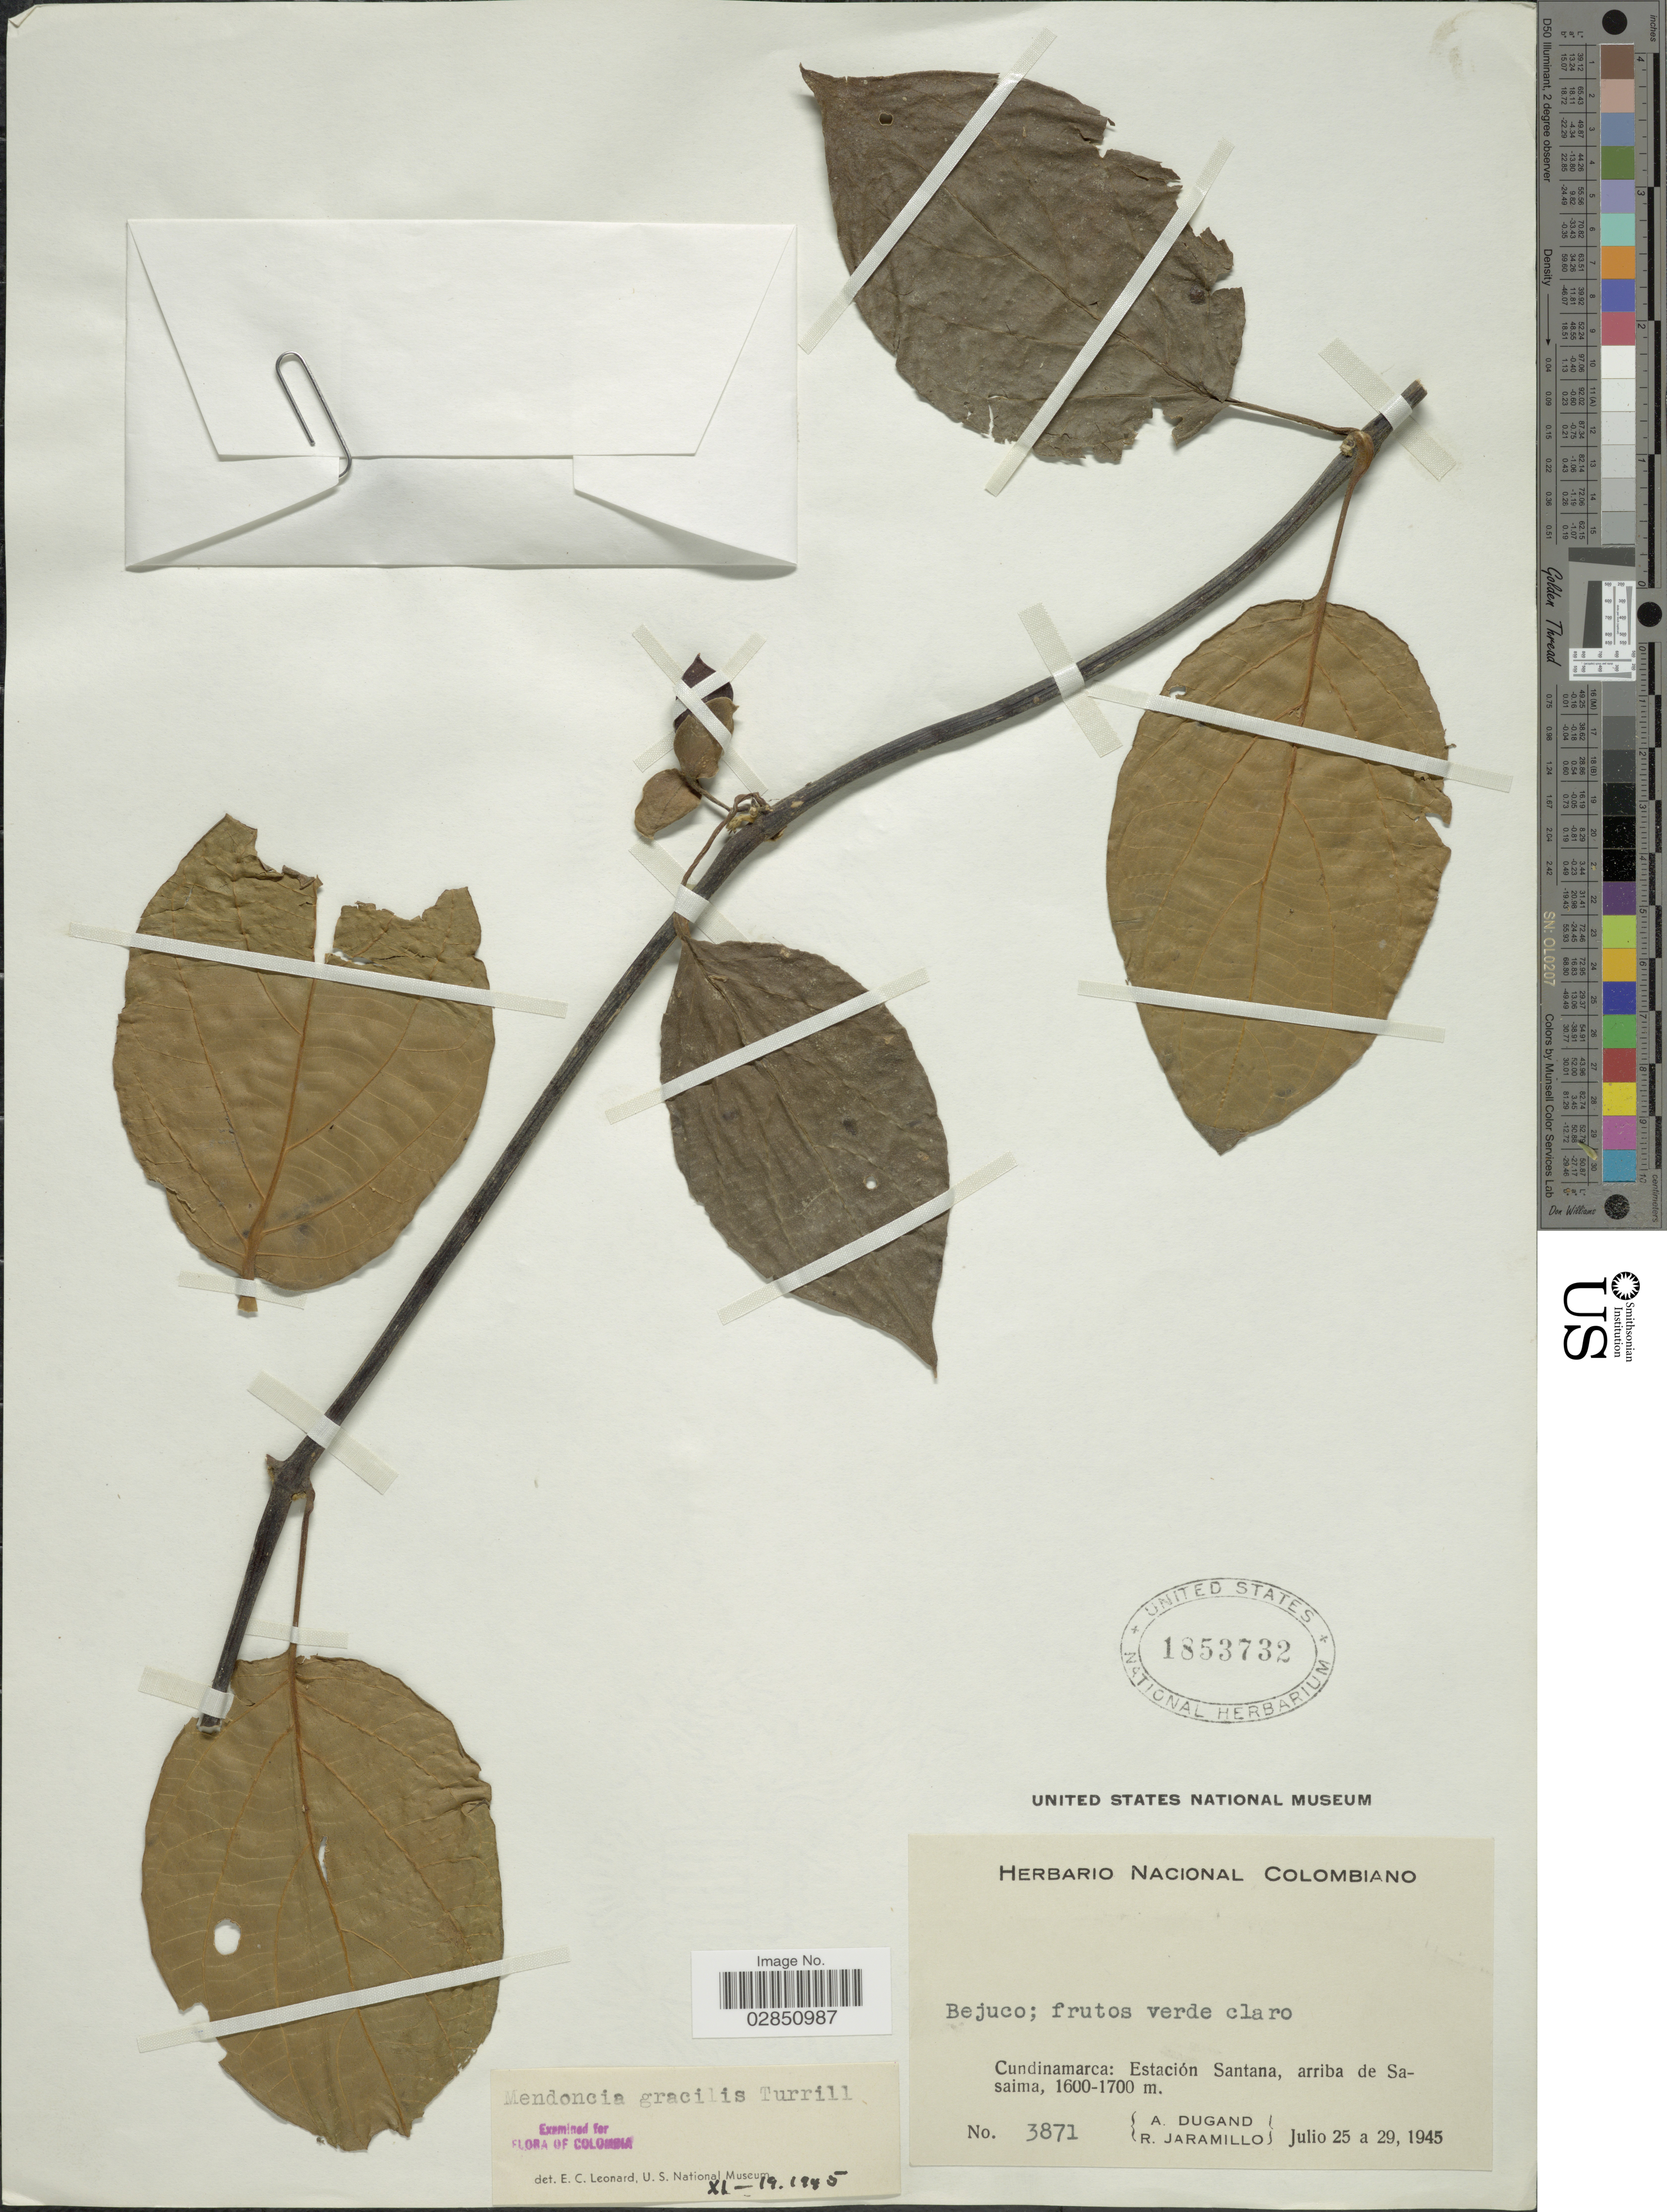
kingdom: Plantae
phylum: Tracheophyta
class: Magnoliopsida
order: Lamiales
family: Acanthaceae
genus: Mendoncia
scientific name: Mendoncia gracilis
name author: Turrill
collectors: A. Dugand & R. Jaramillo M.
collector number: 3871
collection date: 1945-07-25/1945-07-29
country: Colombia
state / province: Cundinamarca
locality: Estación Santana, arriba de Sasaima.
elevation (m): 1600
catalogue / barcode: US 1853732